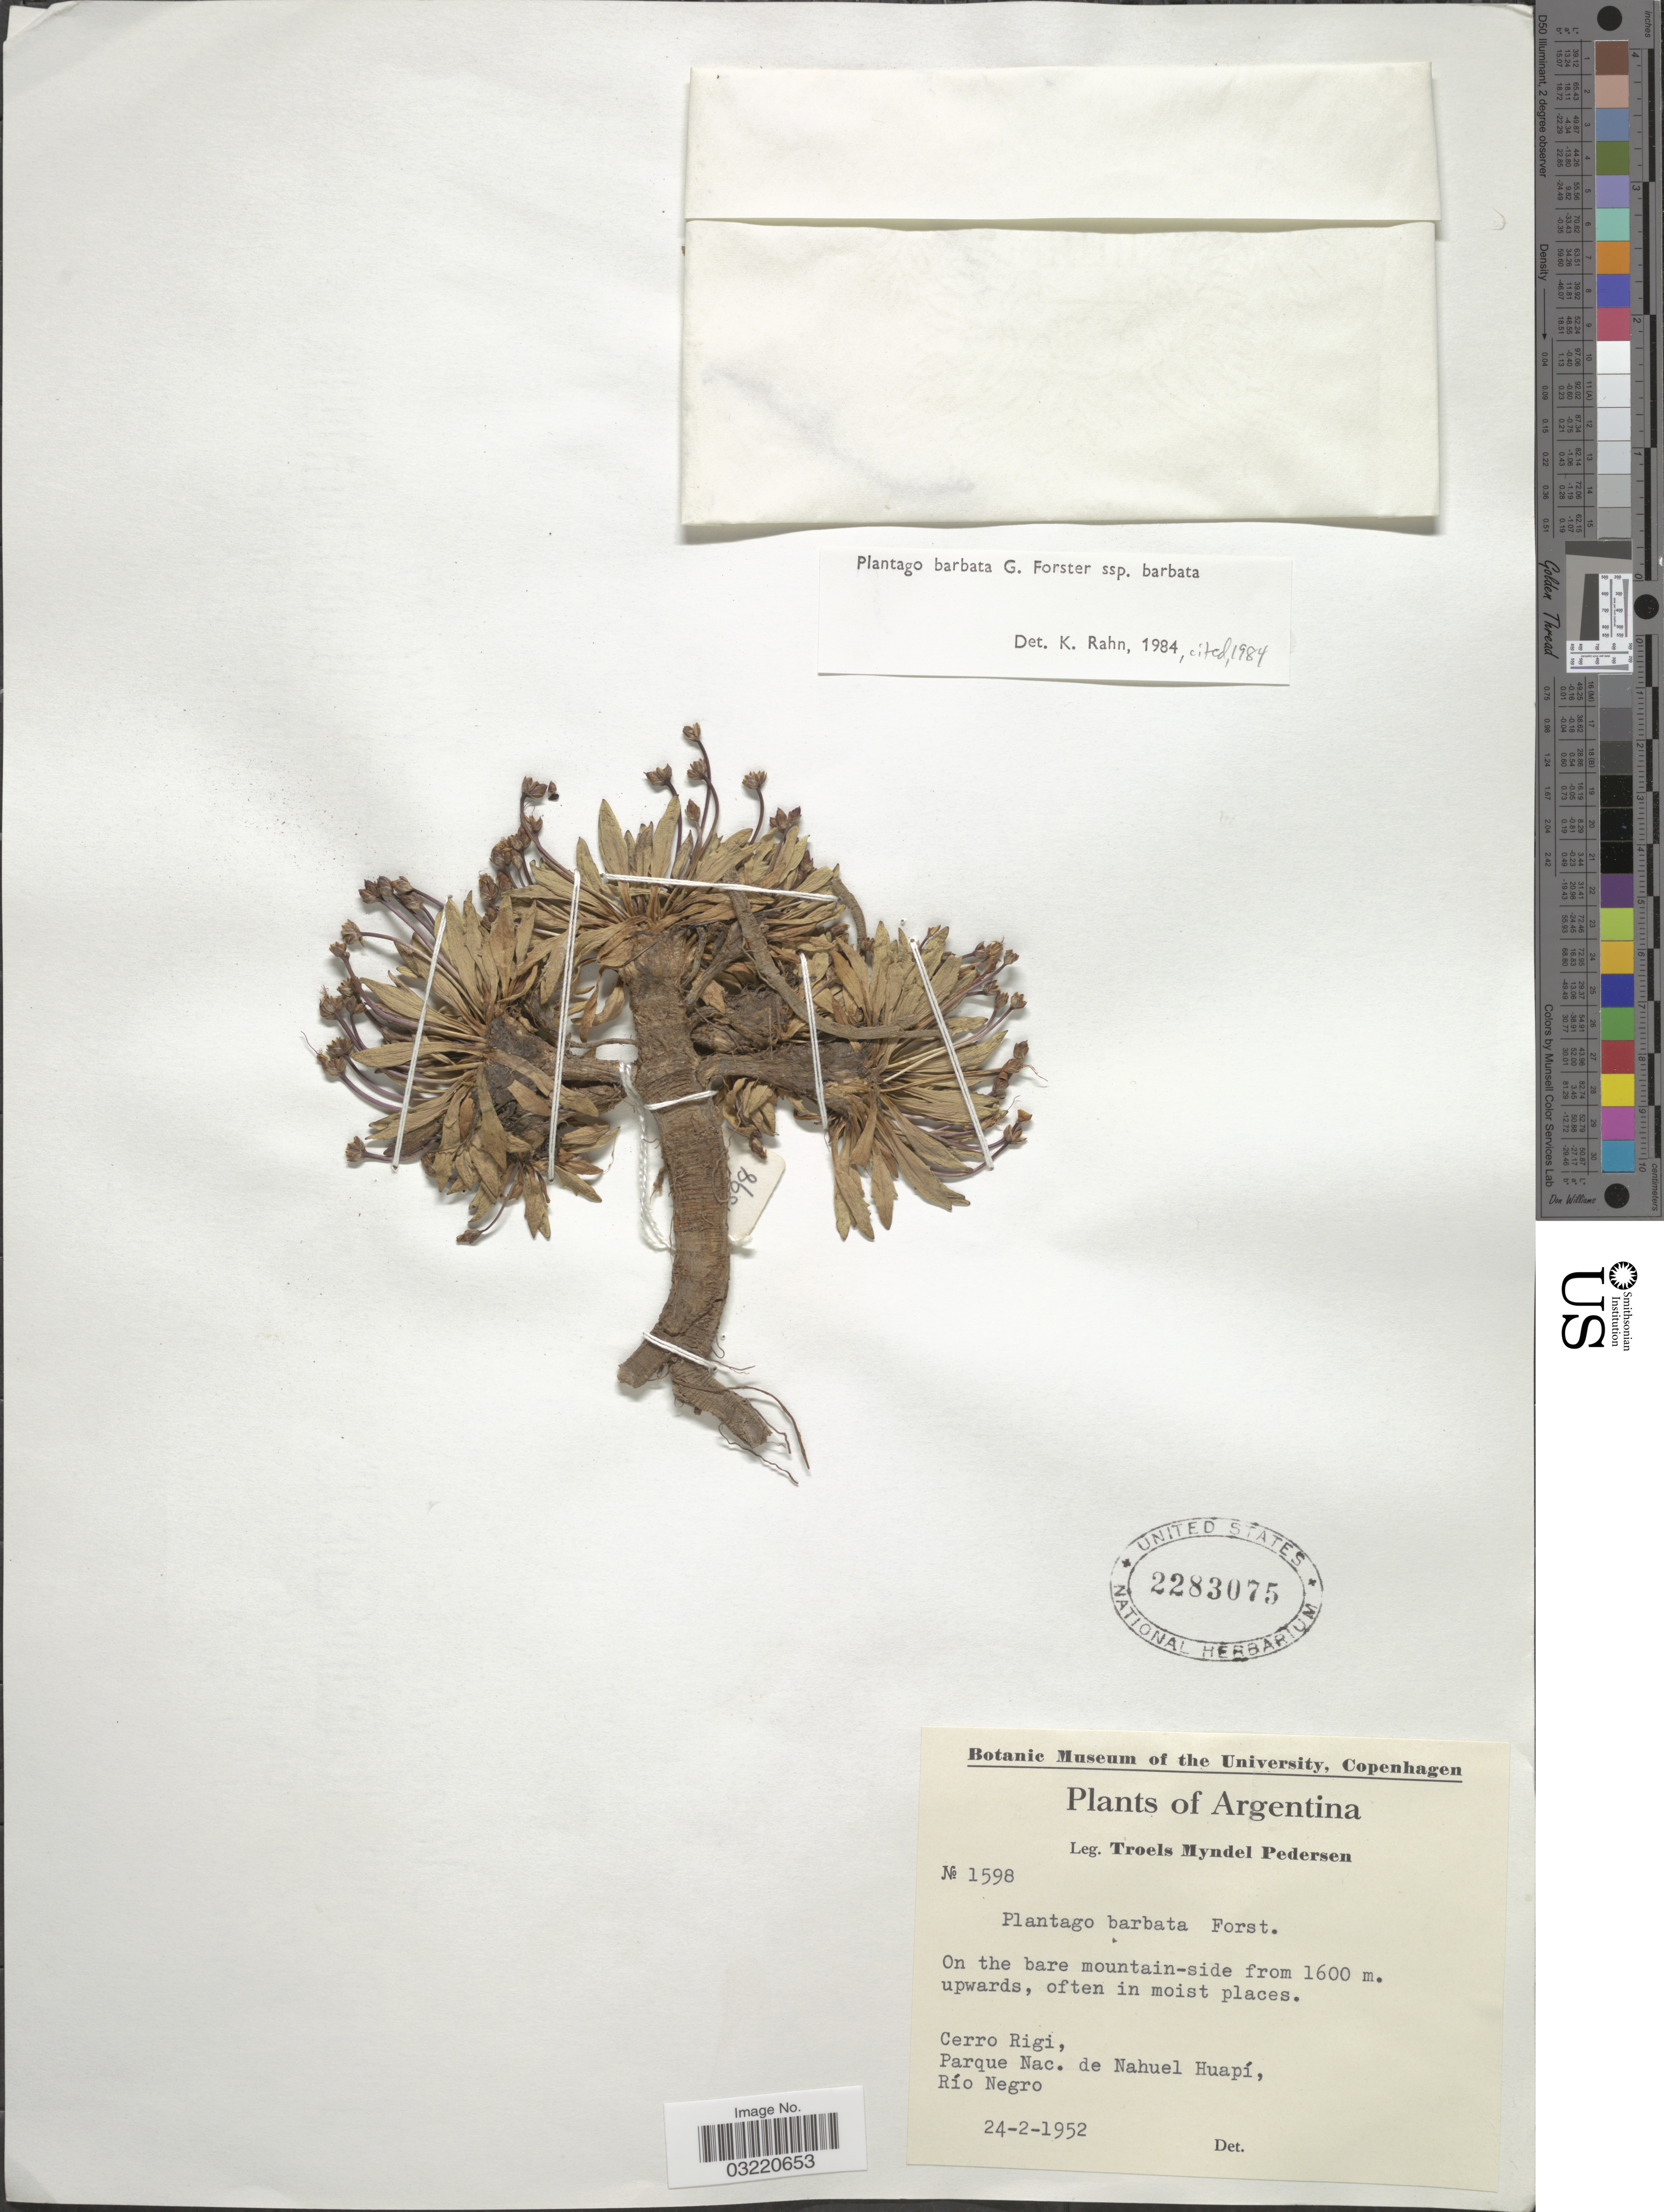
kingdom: Plantae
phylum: Tracheophyta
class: Magnoliopsida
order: Lamiales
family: Plantaginaceae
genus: Plantago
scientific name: Plantago barbata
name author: G. Forst.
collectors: T. Pederson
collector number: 1598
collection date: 1952-02-24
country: Argentina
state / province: Rio Negro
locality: On the bare mountain-side. Cerro Rigi, Parque Nac. de Nahuel Huapí.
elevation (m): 1600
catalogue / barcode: US 2283075